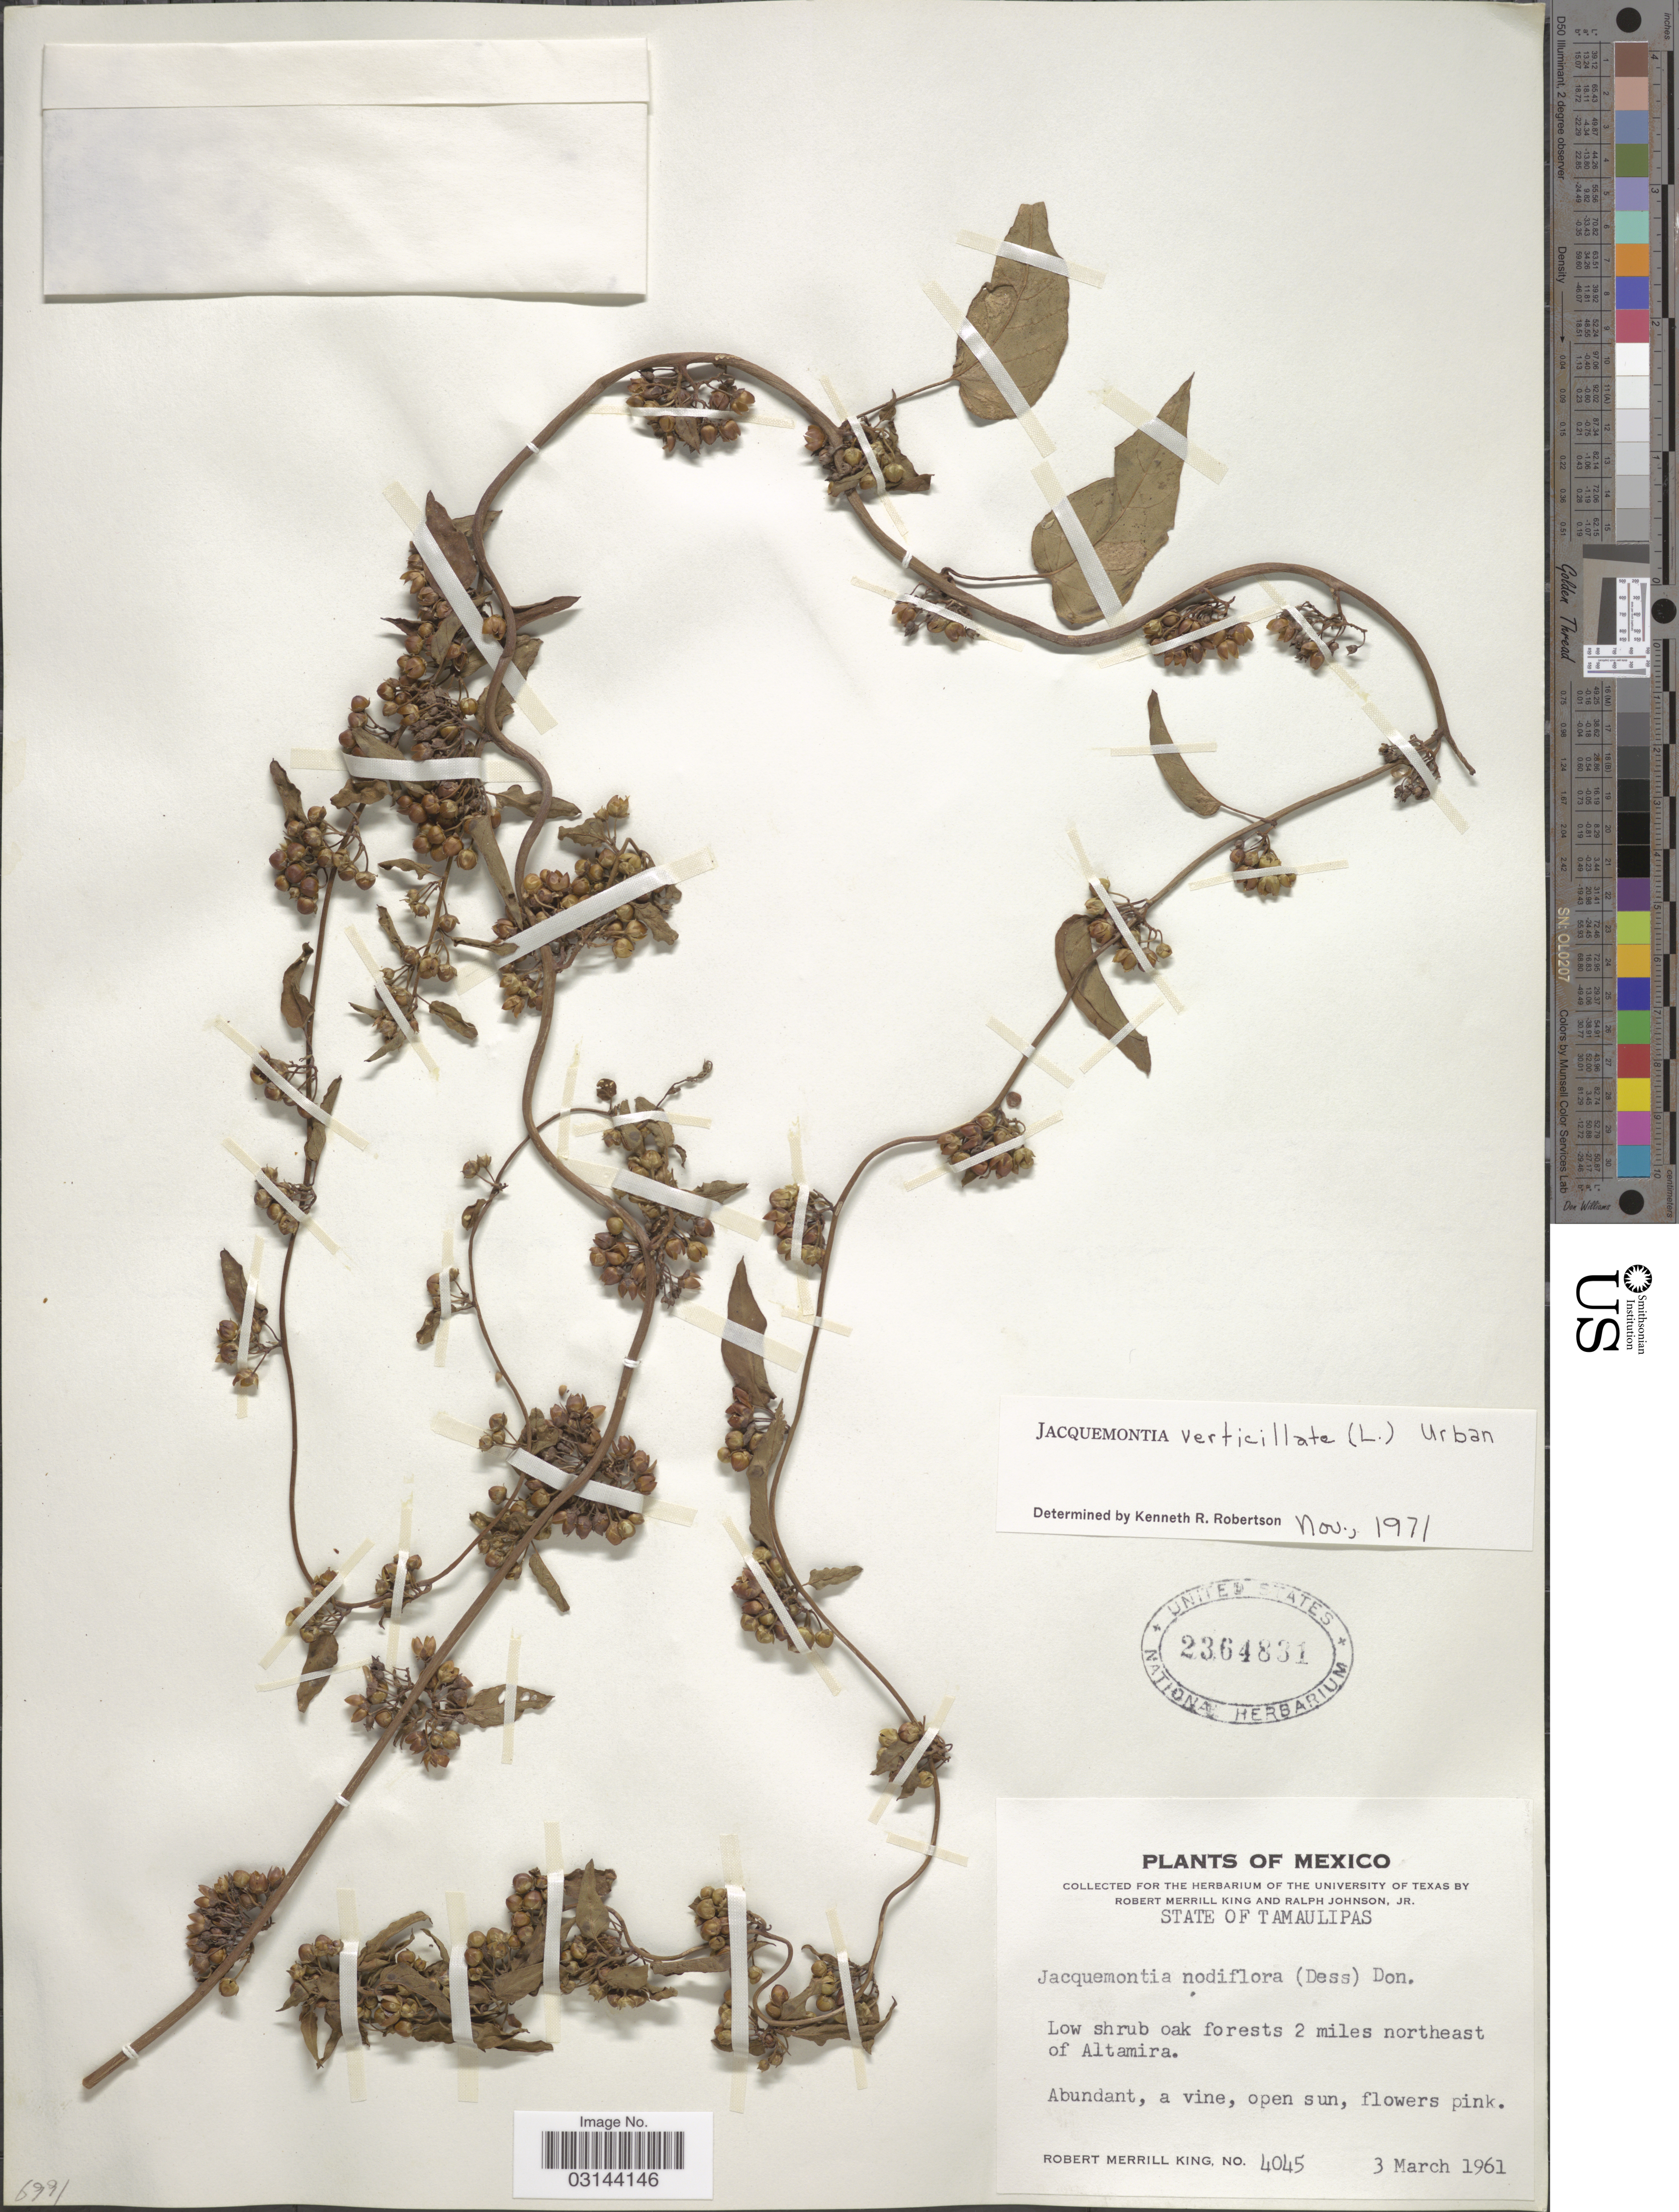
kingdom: Plantae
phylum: Tracheophyta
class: Magnoliopsida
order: Solanales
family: Convolvulaceae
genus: Jacquemontia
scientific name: Jacquemontia verticillata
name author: (L.) Urb.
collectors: R. M. King & R. Johnson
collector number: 4045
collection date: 1961-03-03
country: Mexico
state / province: Tamaulipas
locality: Low scrub oak forests 2 miles northeast of Altamira.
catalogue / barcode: US 2364831